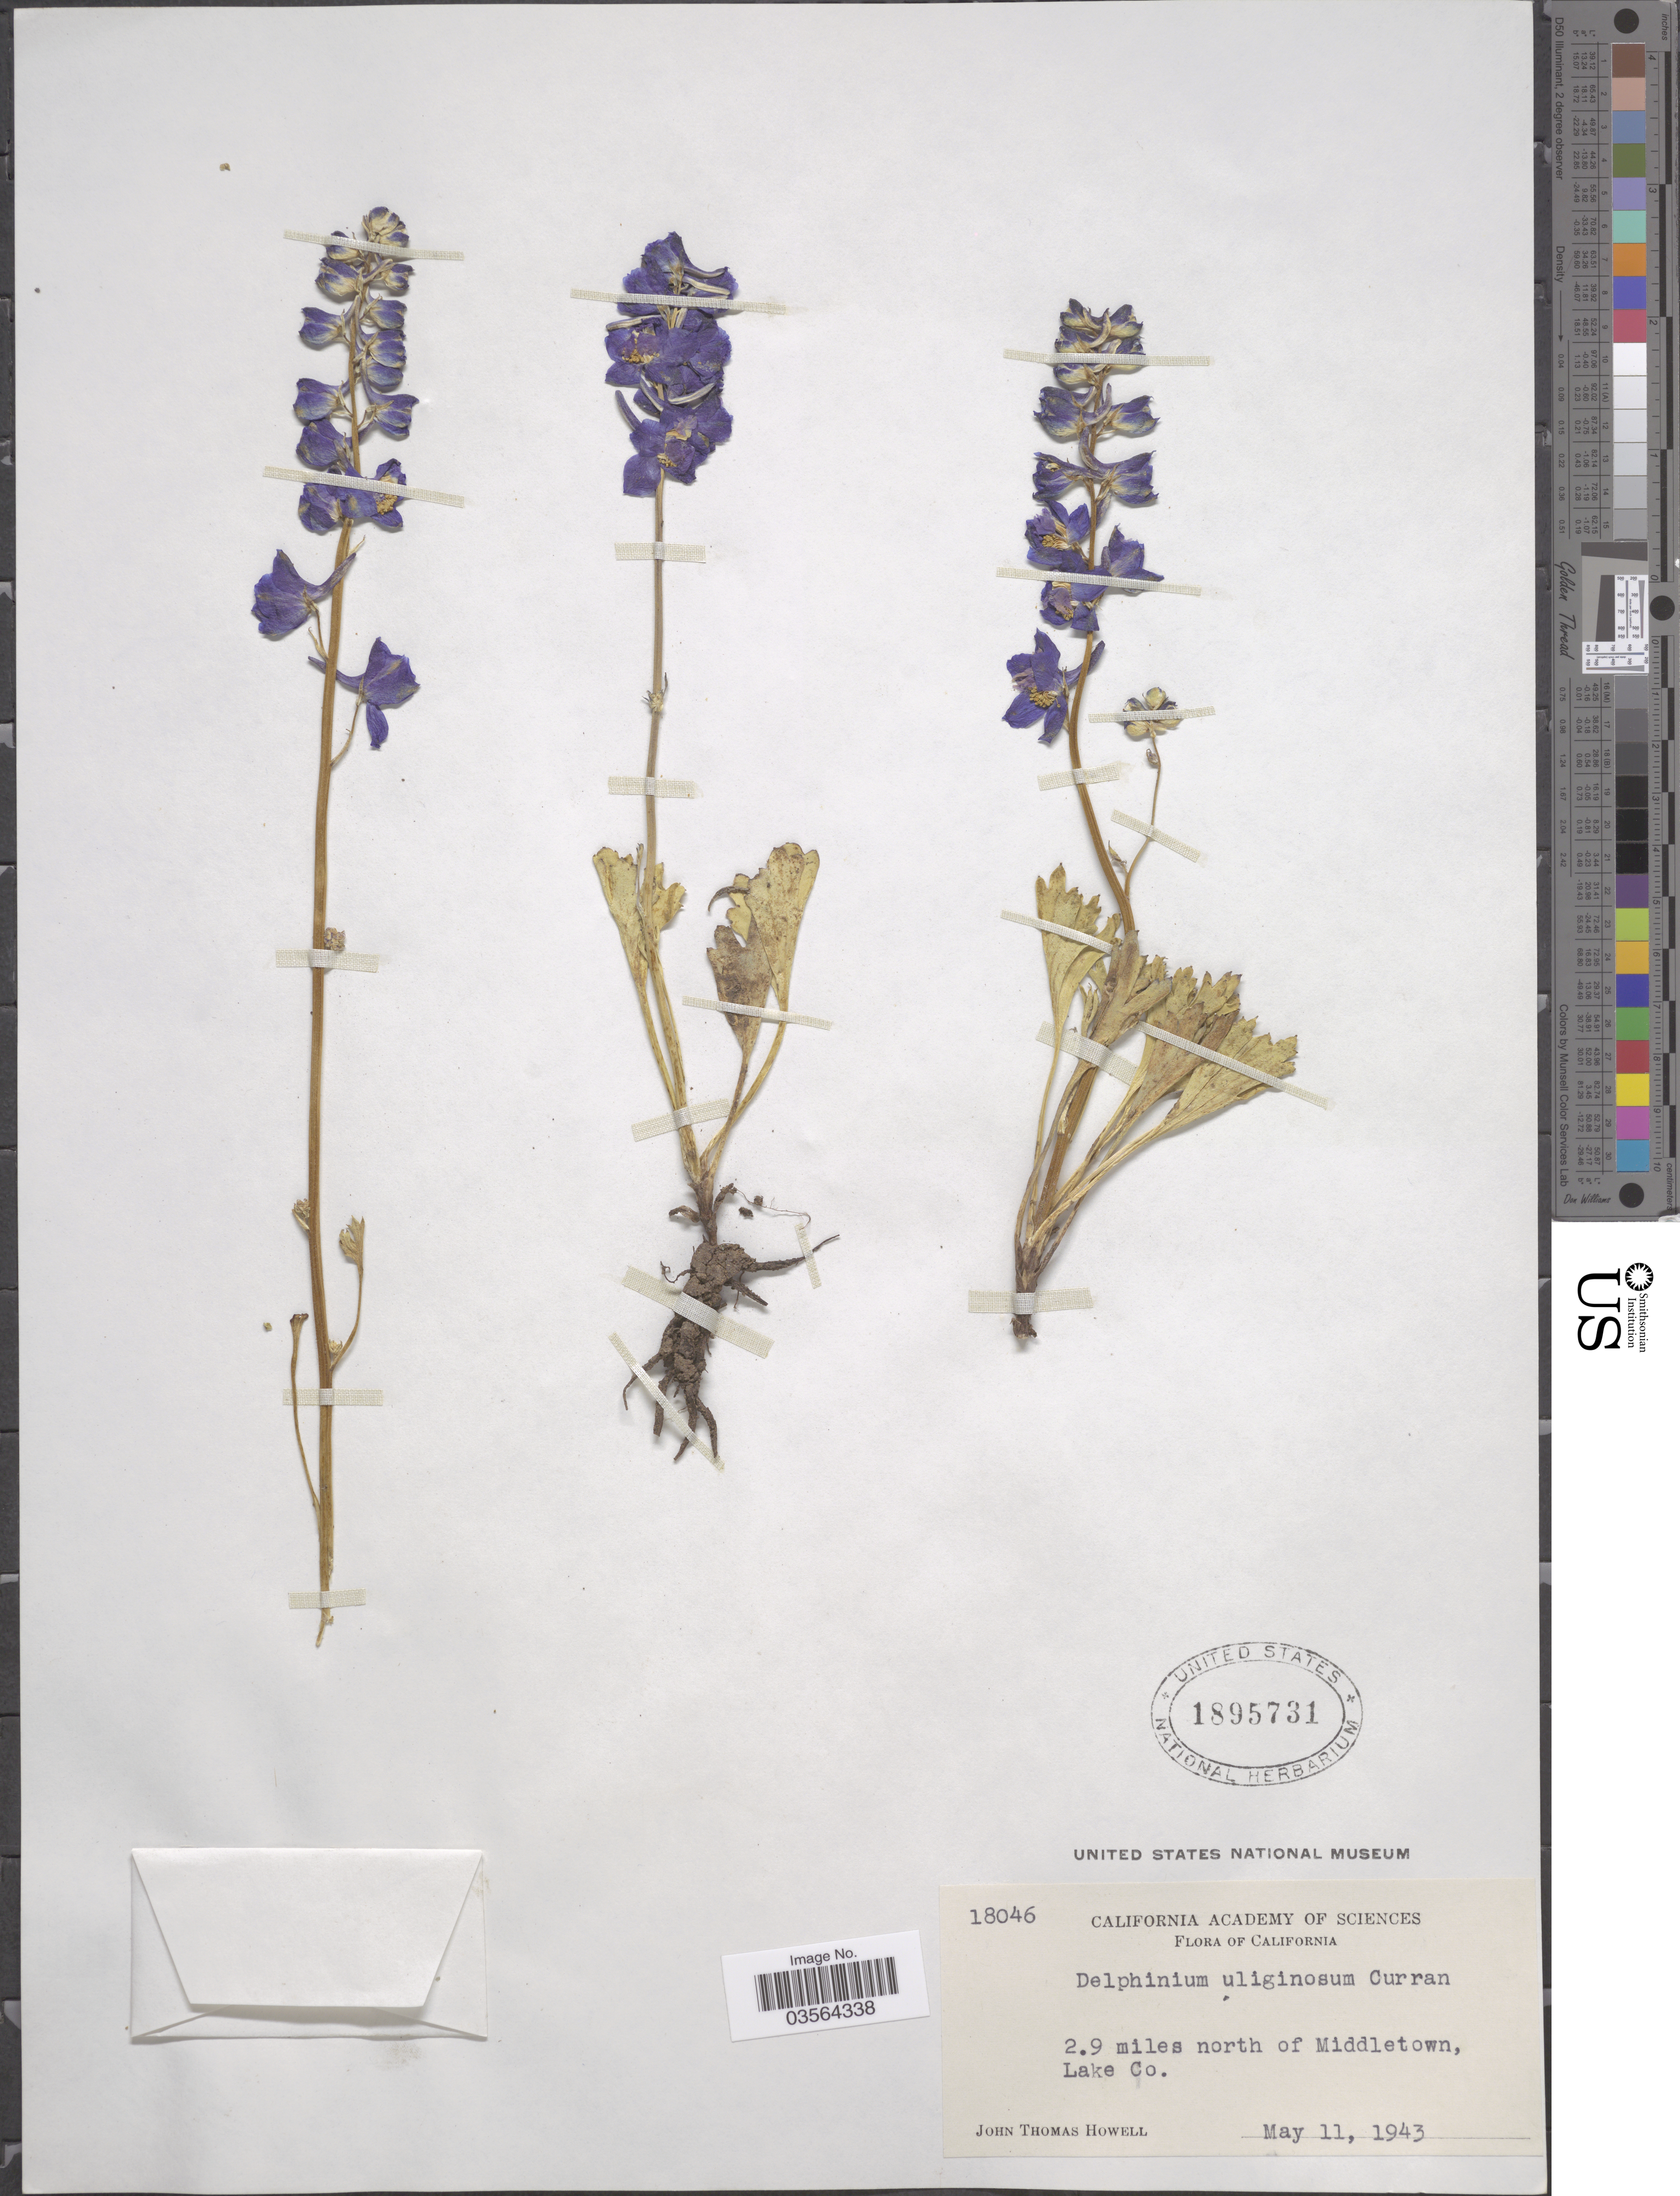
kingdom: Plantae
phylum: Tracheophyta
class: Magnoliopsida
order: Ranunculales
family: Ranunculaceae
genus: Delphinium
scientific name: Delphinium uliginosum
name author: Curran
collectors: J. T. Howell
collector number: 18046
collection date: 1943-05-11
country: United States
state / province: California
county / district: Lake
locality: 2.9 miles north of Middletown, Lake Co.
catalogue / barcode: US 1895731